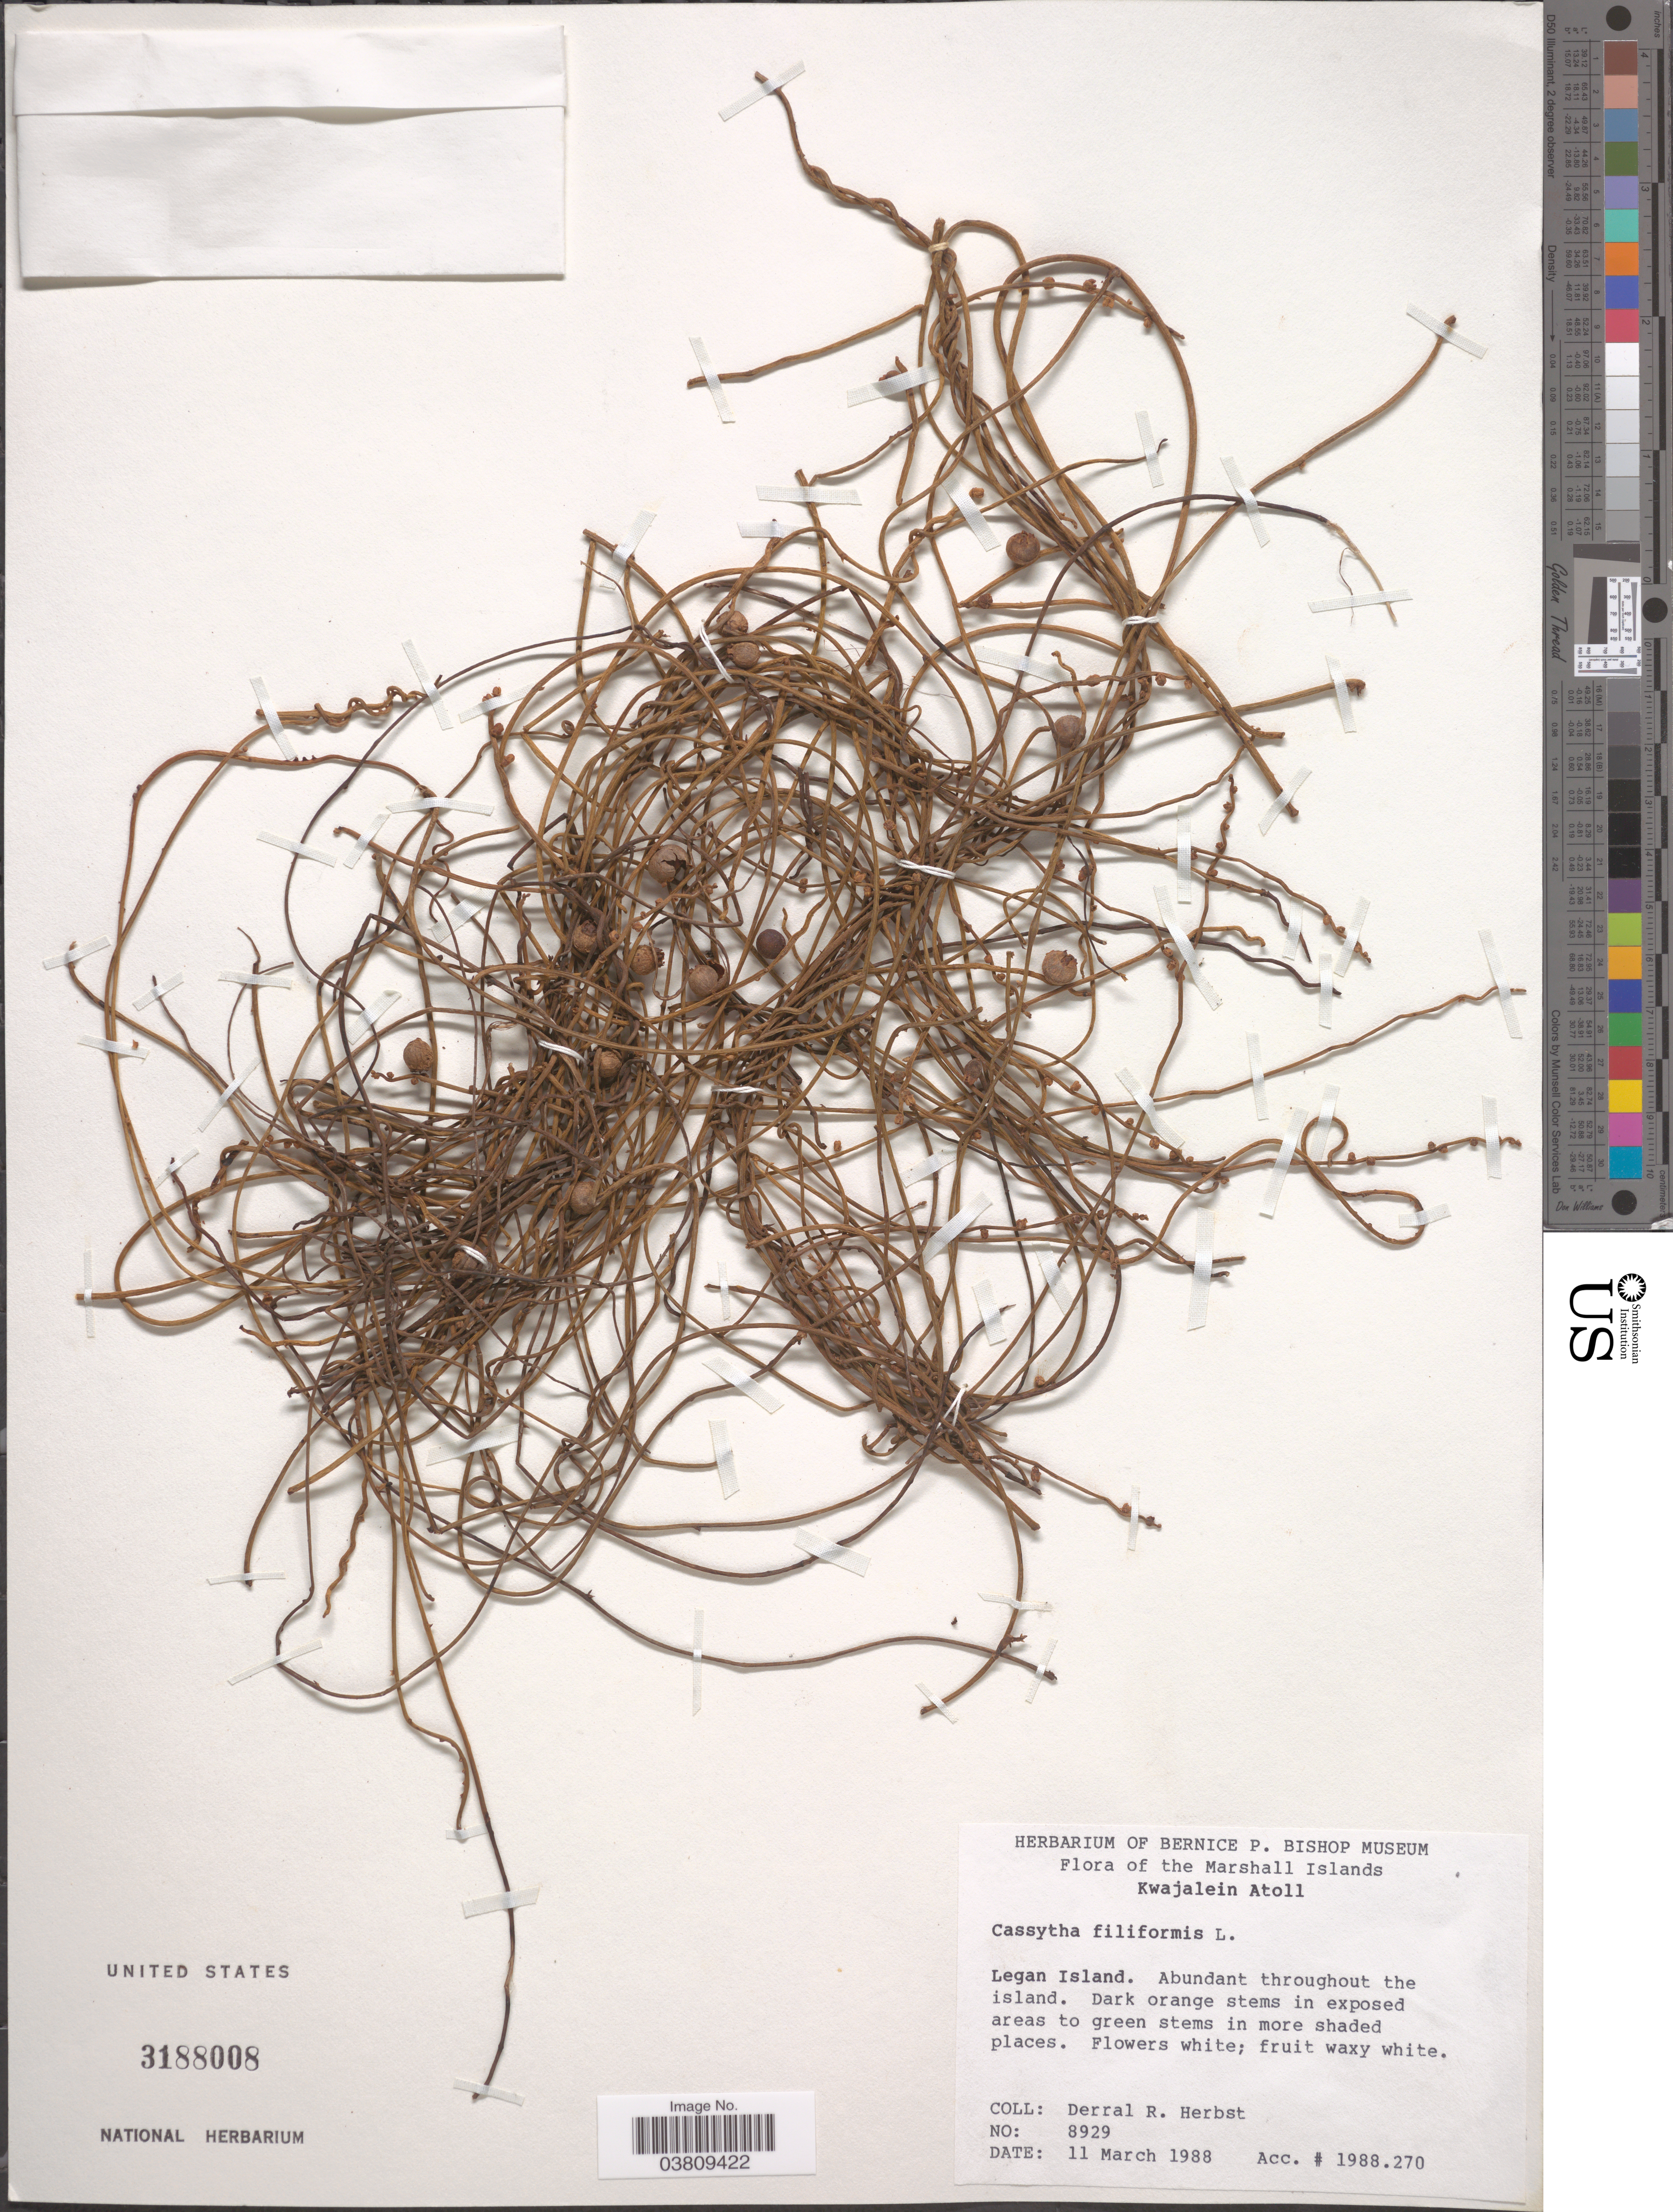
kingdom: Plantae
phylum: Tracheophyta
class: Magnoliopsida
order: Laurales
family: Lauraceae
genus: Cassytha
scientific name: Cassytha filiformis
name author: L.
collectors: D. R. Herbst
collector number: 8929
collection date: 1988-03-11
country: Marshall Islands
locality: Kwajalein Atoll. Legan Island.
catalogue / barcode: US 3188008